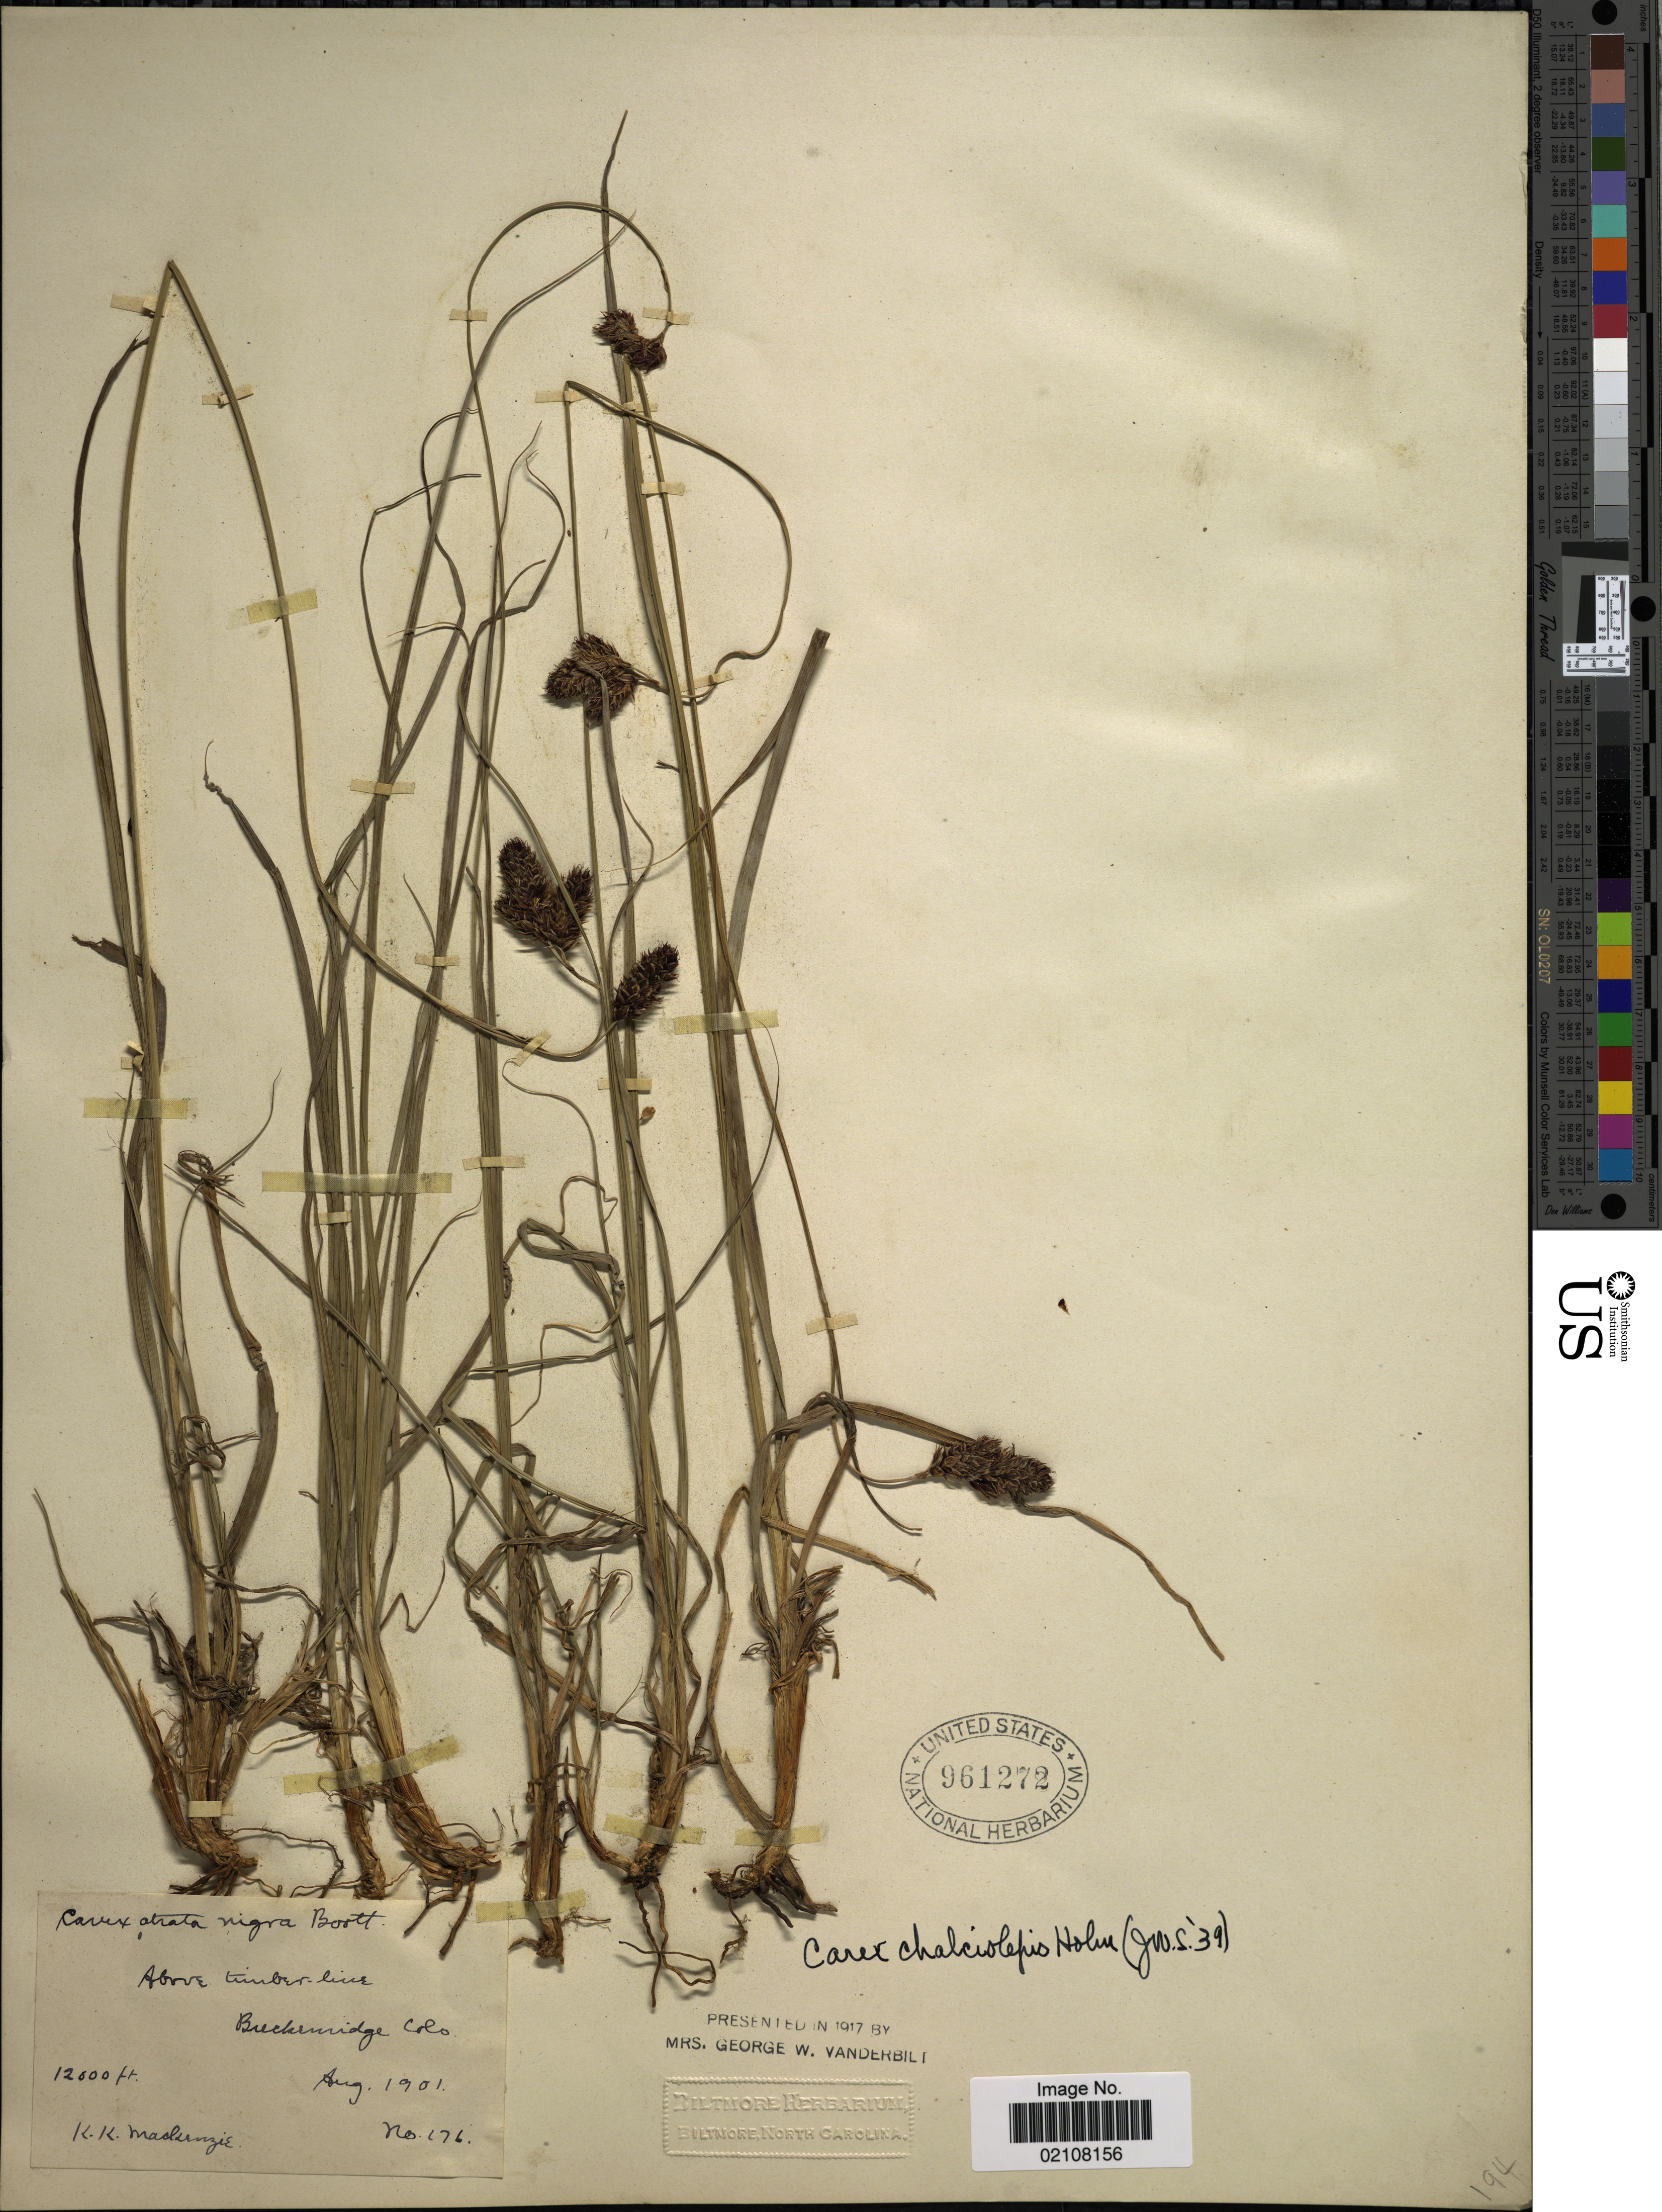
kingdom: Plantae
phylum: Tracheophyta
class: Liliopsida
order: Poales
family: Cyperaceae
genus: Carex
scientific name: Carex chalciolepis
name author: Holm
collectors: K. K. Mackenzie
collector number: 176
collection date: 1901-08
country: United States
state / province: Colorado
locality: Brenckenridge, above timberline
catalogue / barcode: US 961272